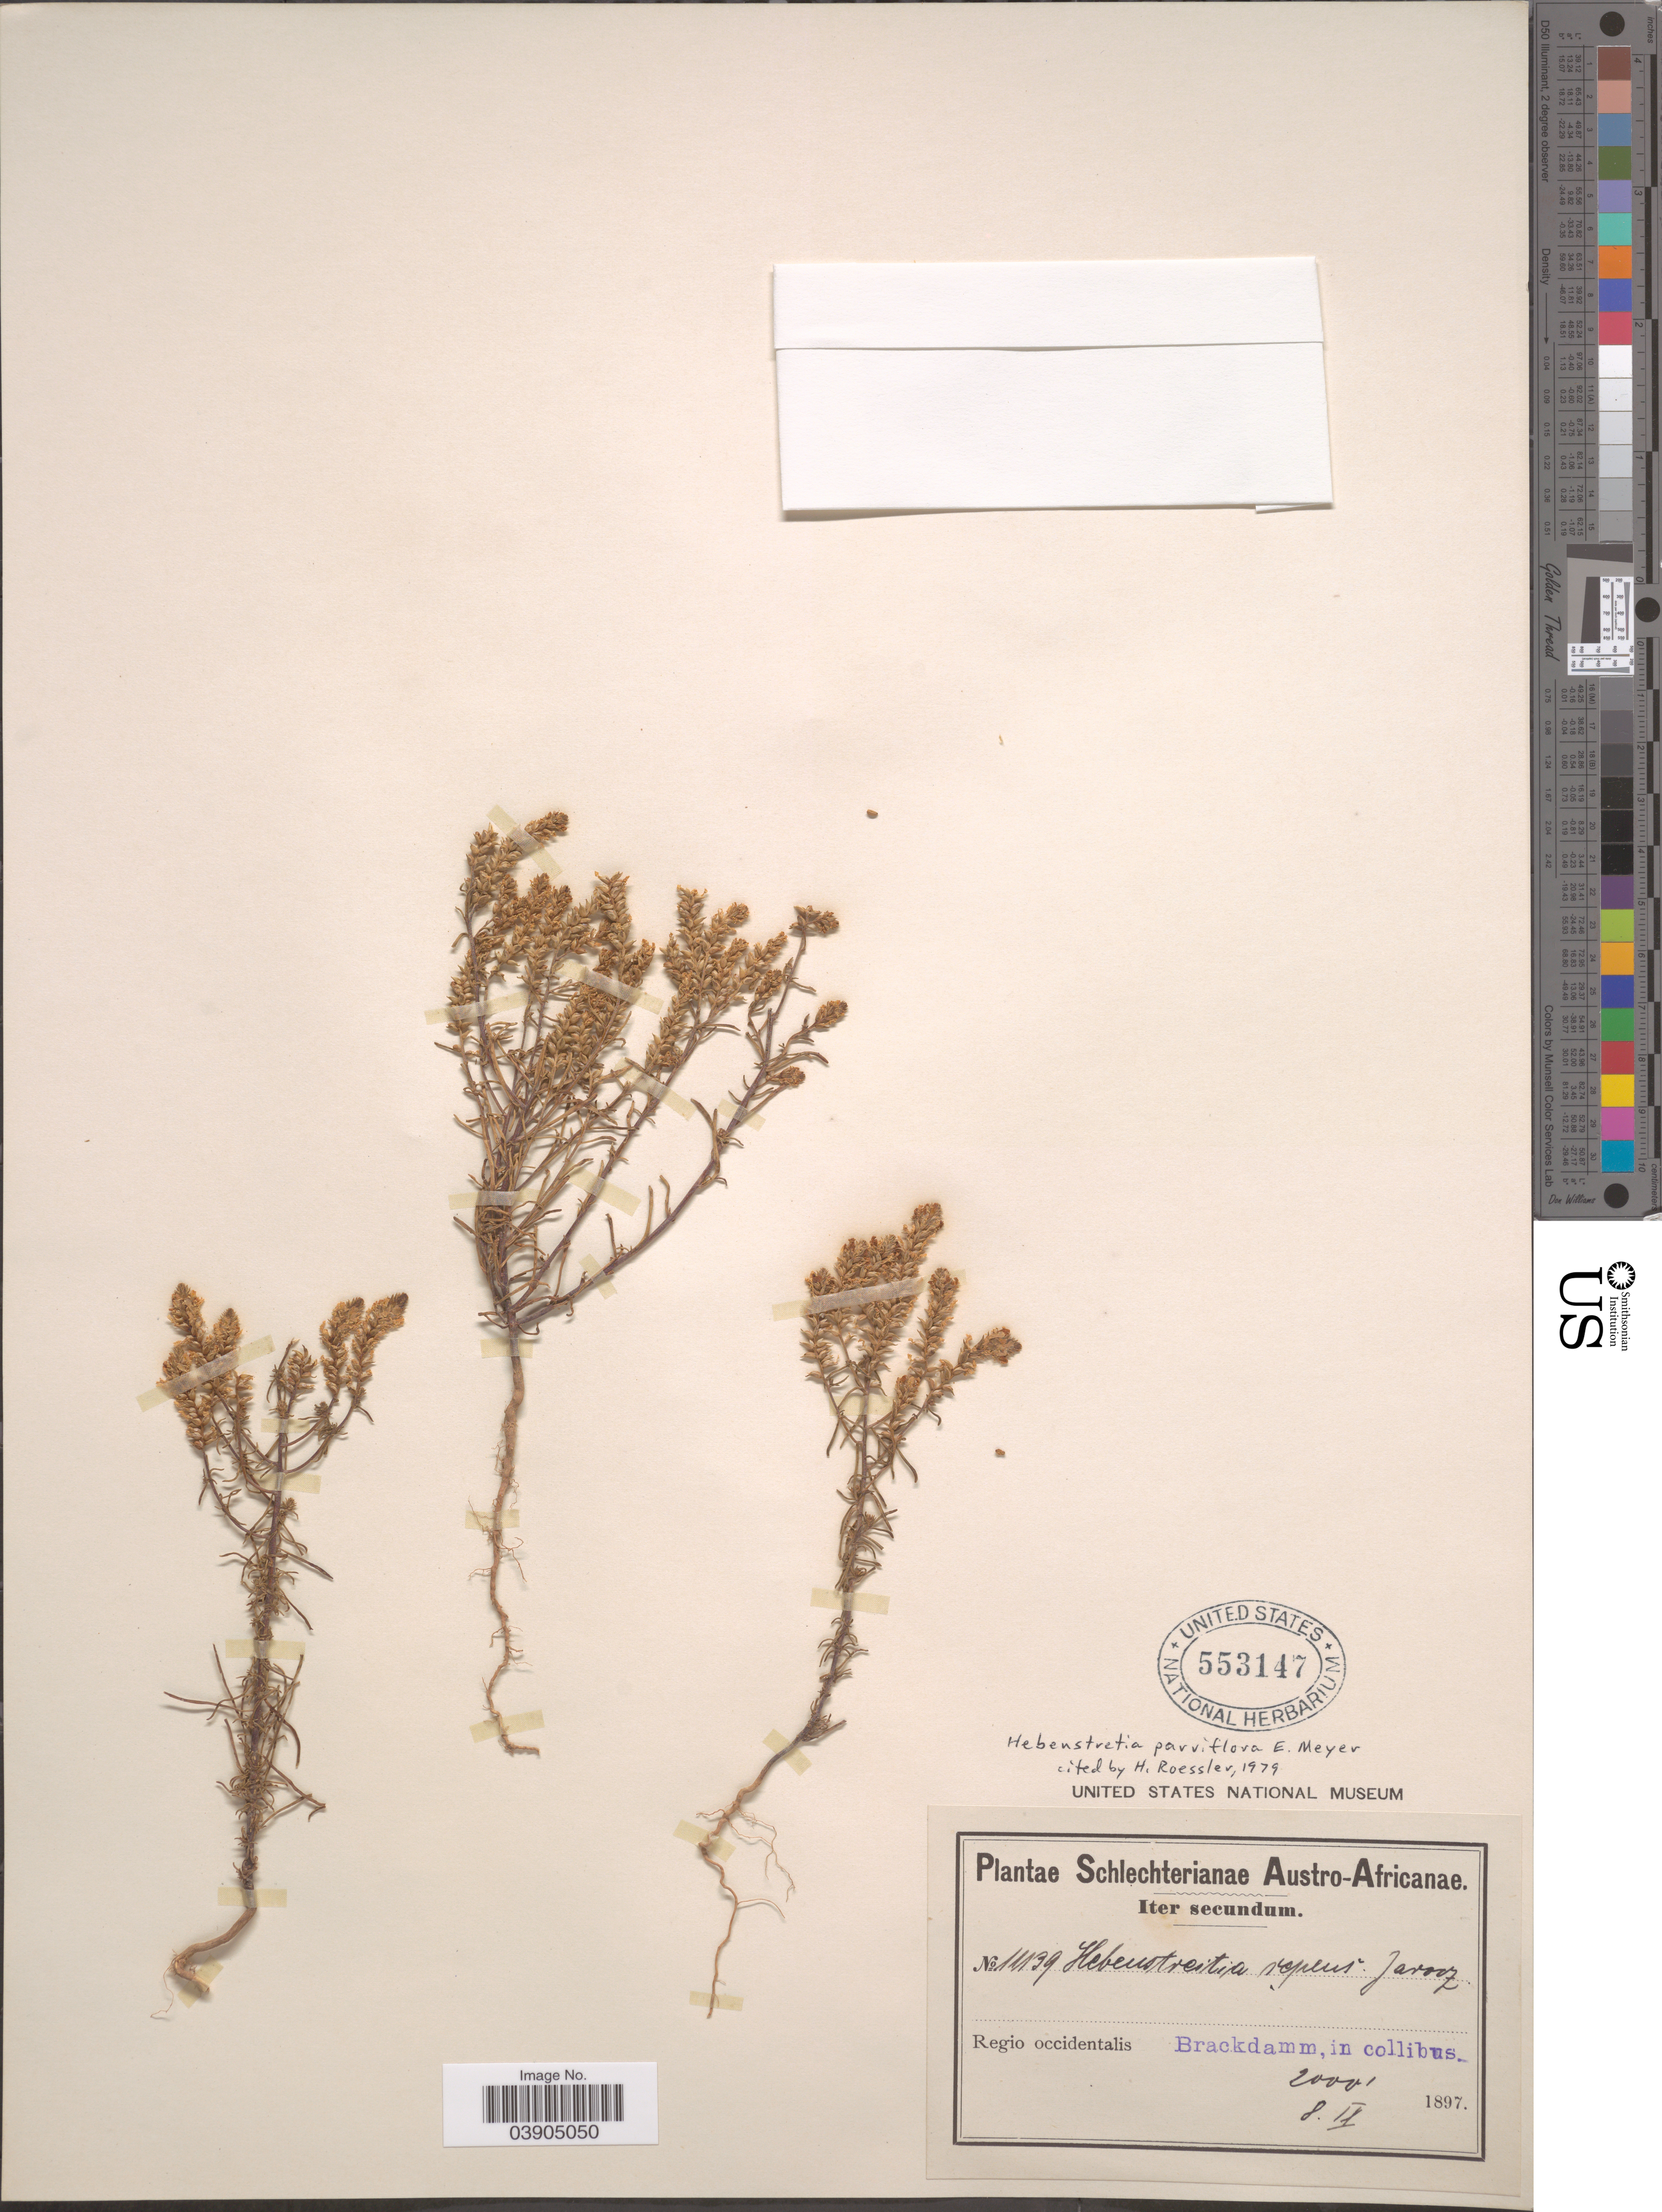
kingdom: Plantae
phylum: Tracheophyta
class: Magnoliopsida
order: Lamiales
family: Scrophulariaceae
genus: Hebenstretia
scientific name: Hebenstretia parviflora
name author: E. Mey.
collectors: Schlechter, --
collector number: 11139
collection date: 1897-09-08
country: South Africa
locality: Austro-Africanae. Regio occidentalis. Brackdamm.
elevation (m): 610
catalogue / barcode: US 553147